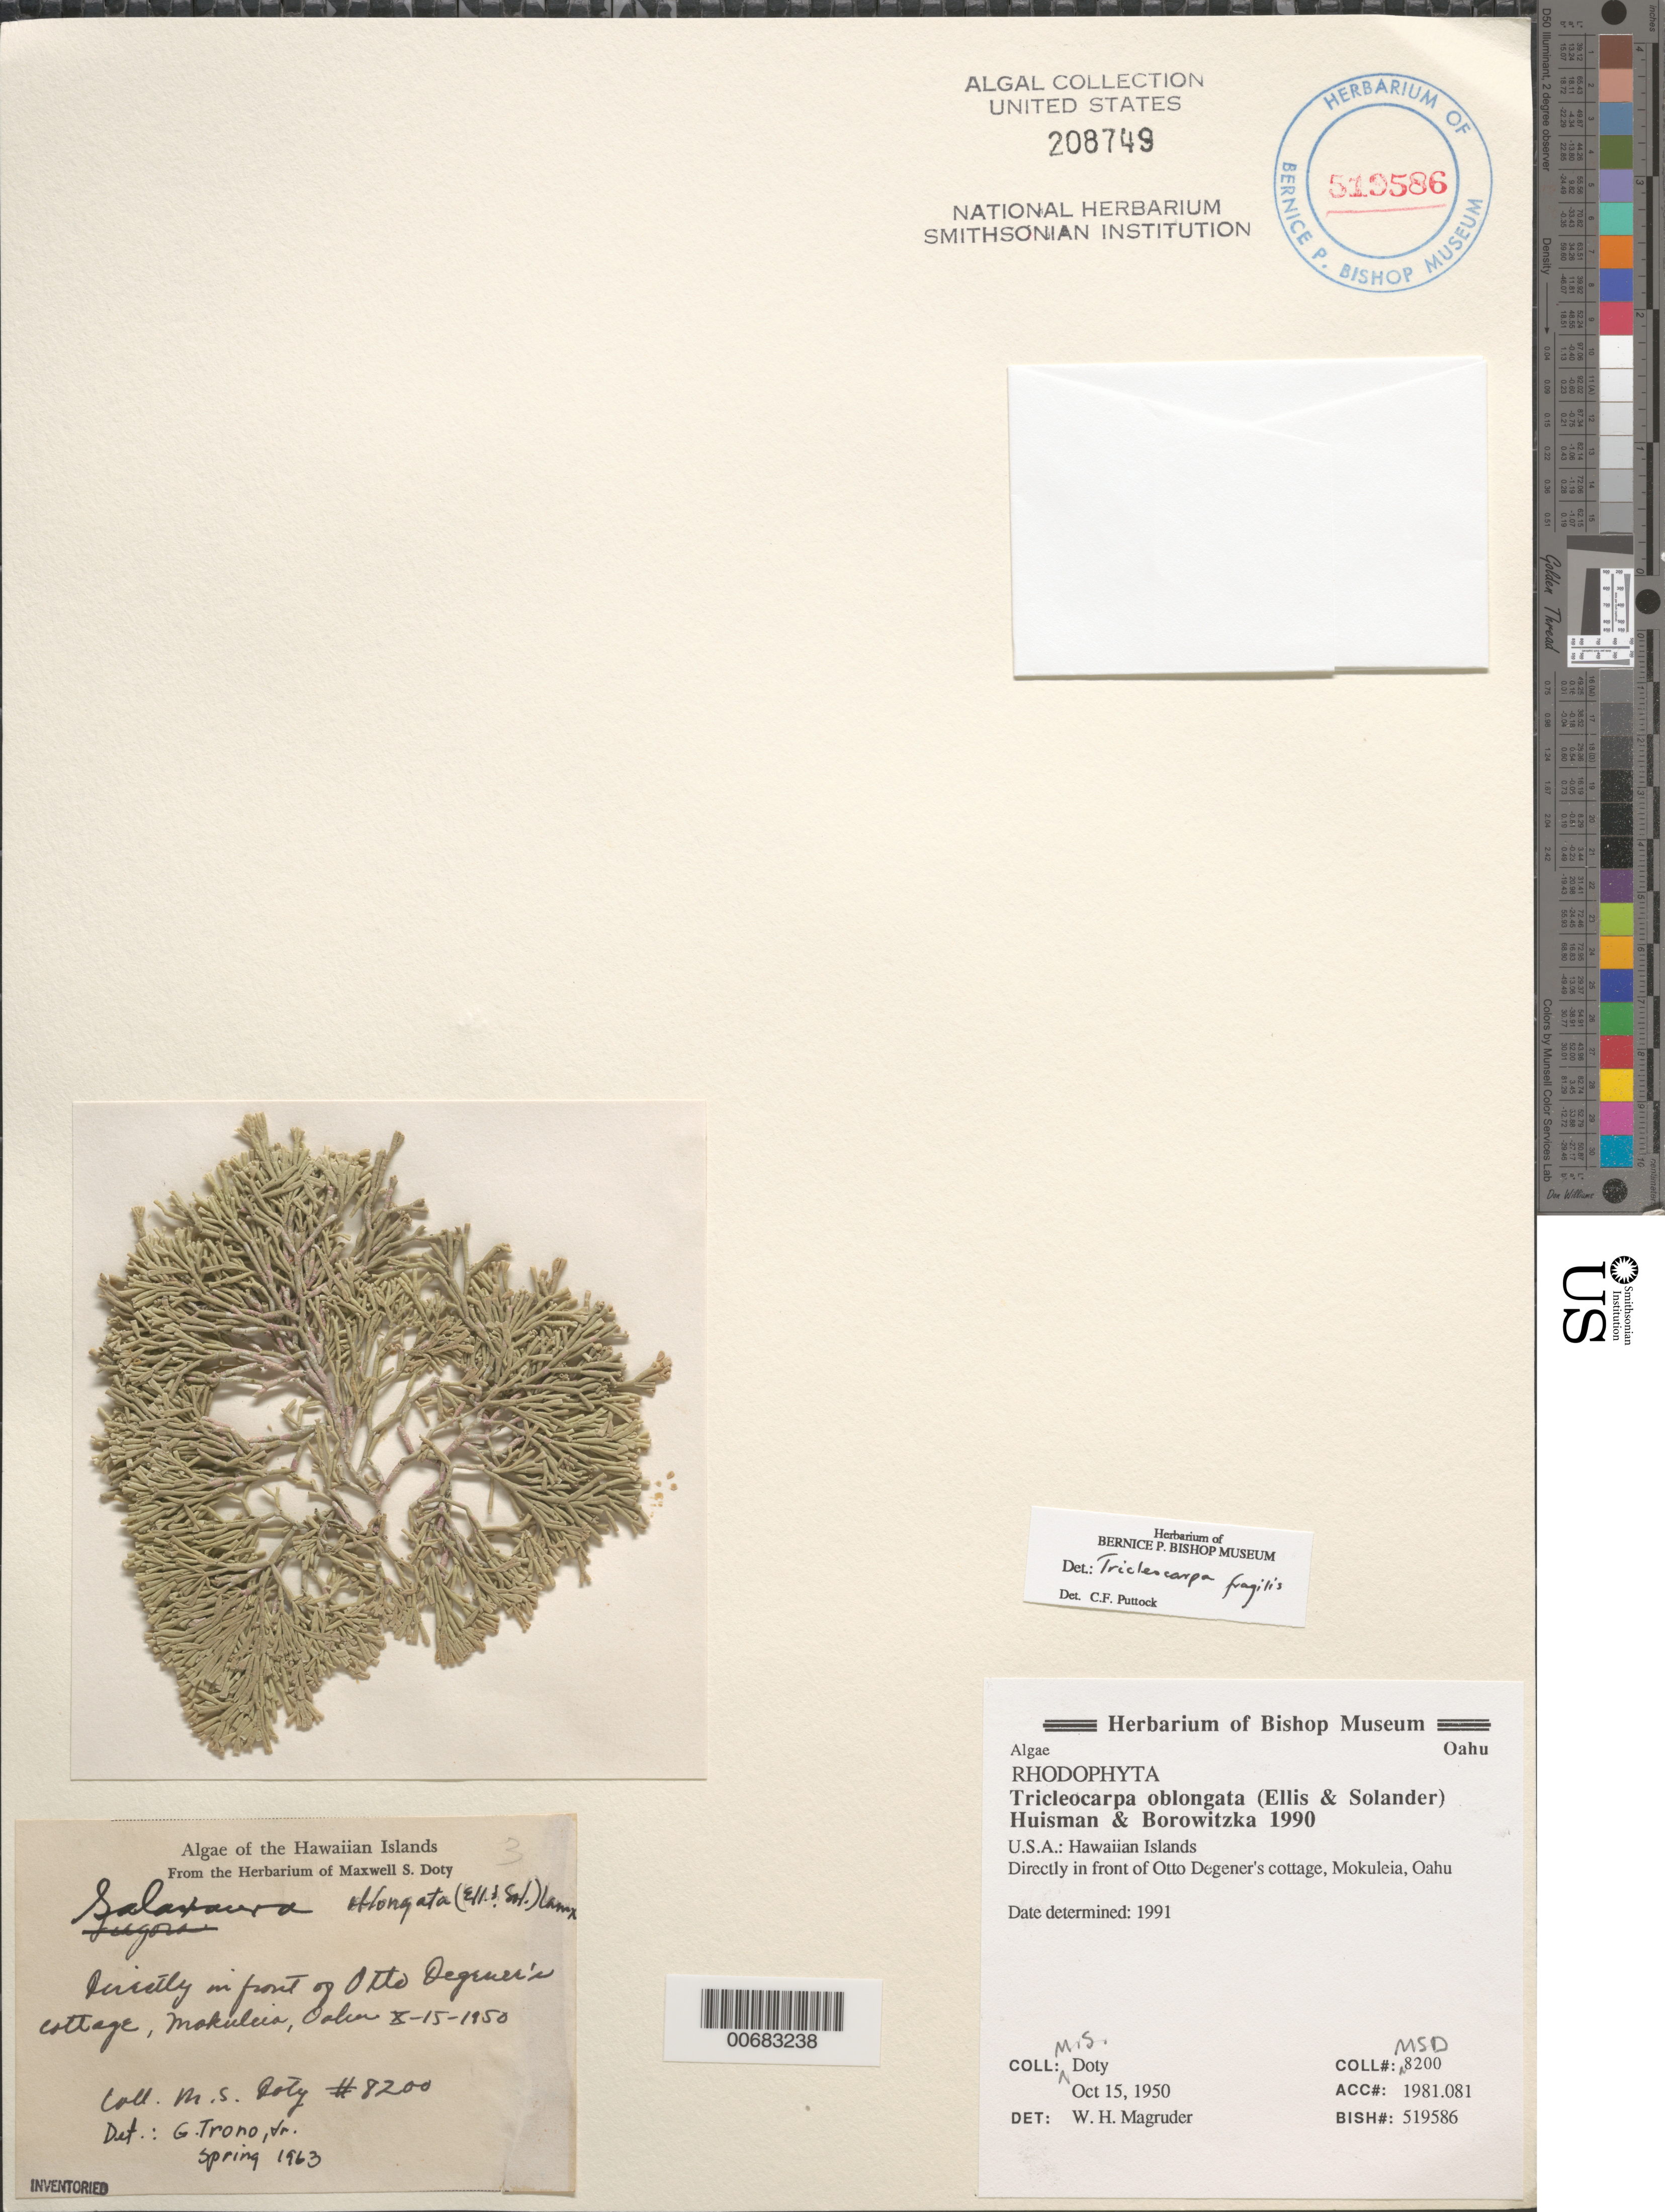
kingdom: Plantae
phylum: Rhodophyta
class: Florideophyceae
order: Nemaliales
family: Galaxauraceae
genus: Tricleocarpa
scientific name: Tricleocarpa fragilis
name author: (L.) Huisman & R.A. Towns.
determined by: Puttock, C. F.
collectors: M. S. Doty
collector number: MSD 8200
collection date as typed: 15. X. 1950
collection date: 1950-10-15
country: United States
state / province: Hawaii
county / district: Honolulu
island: Oahu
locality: Mokuleia, Otto Degener's cottage reef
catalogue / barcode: US 208749